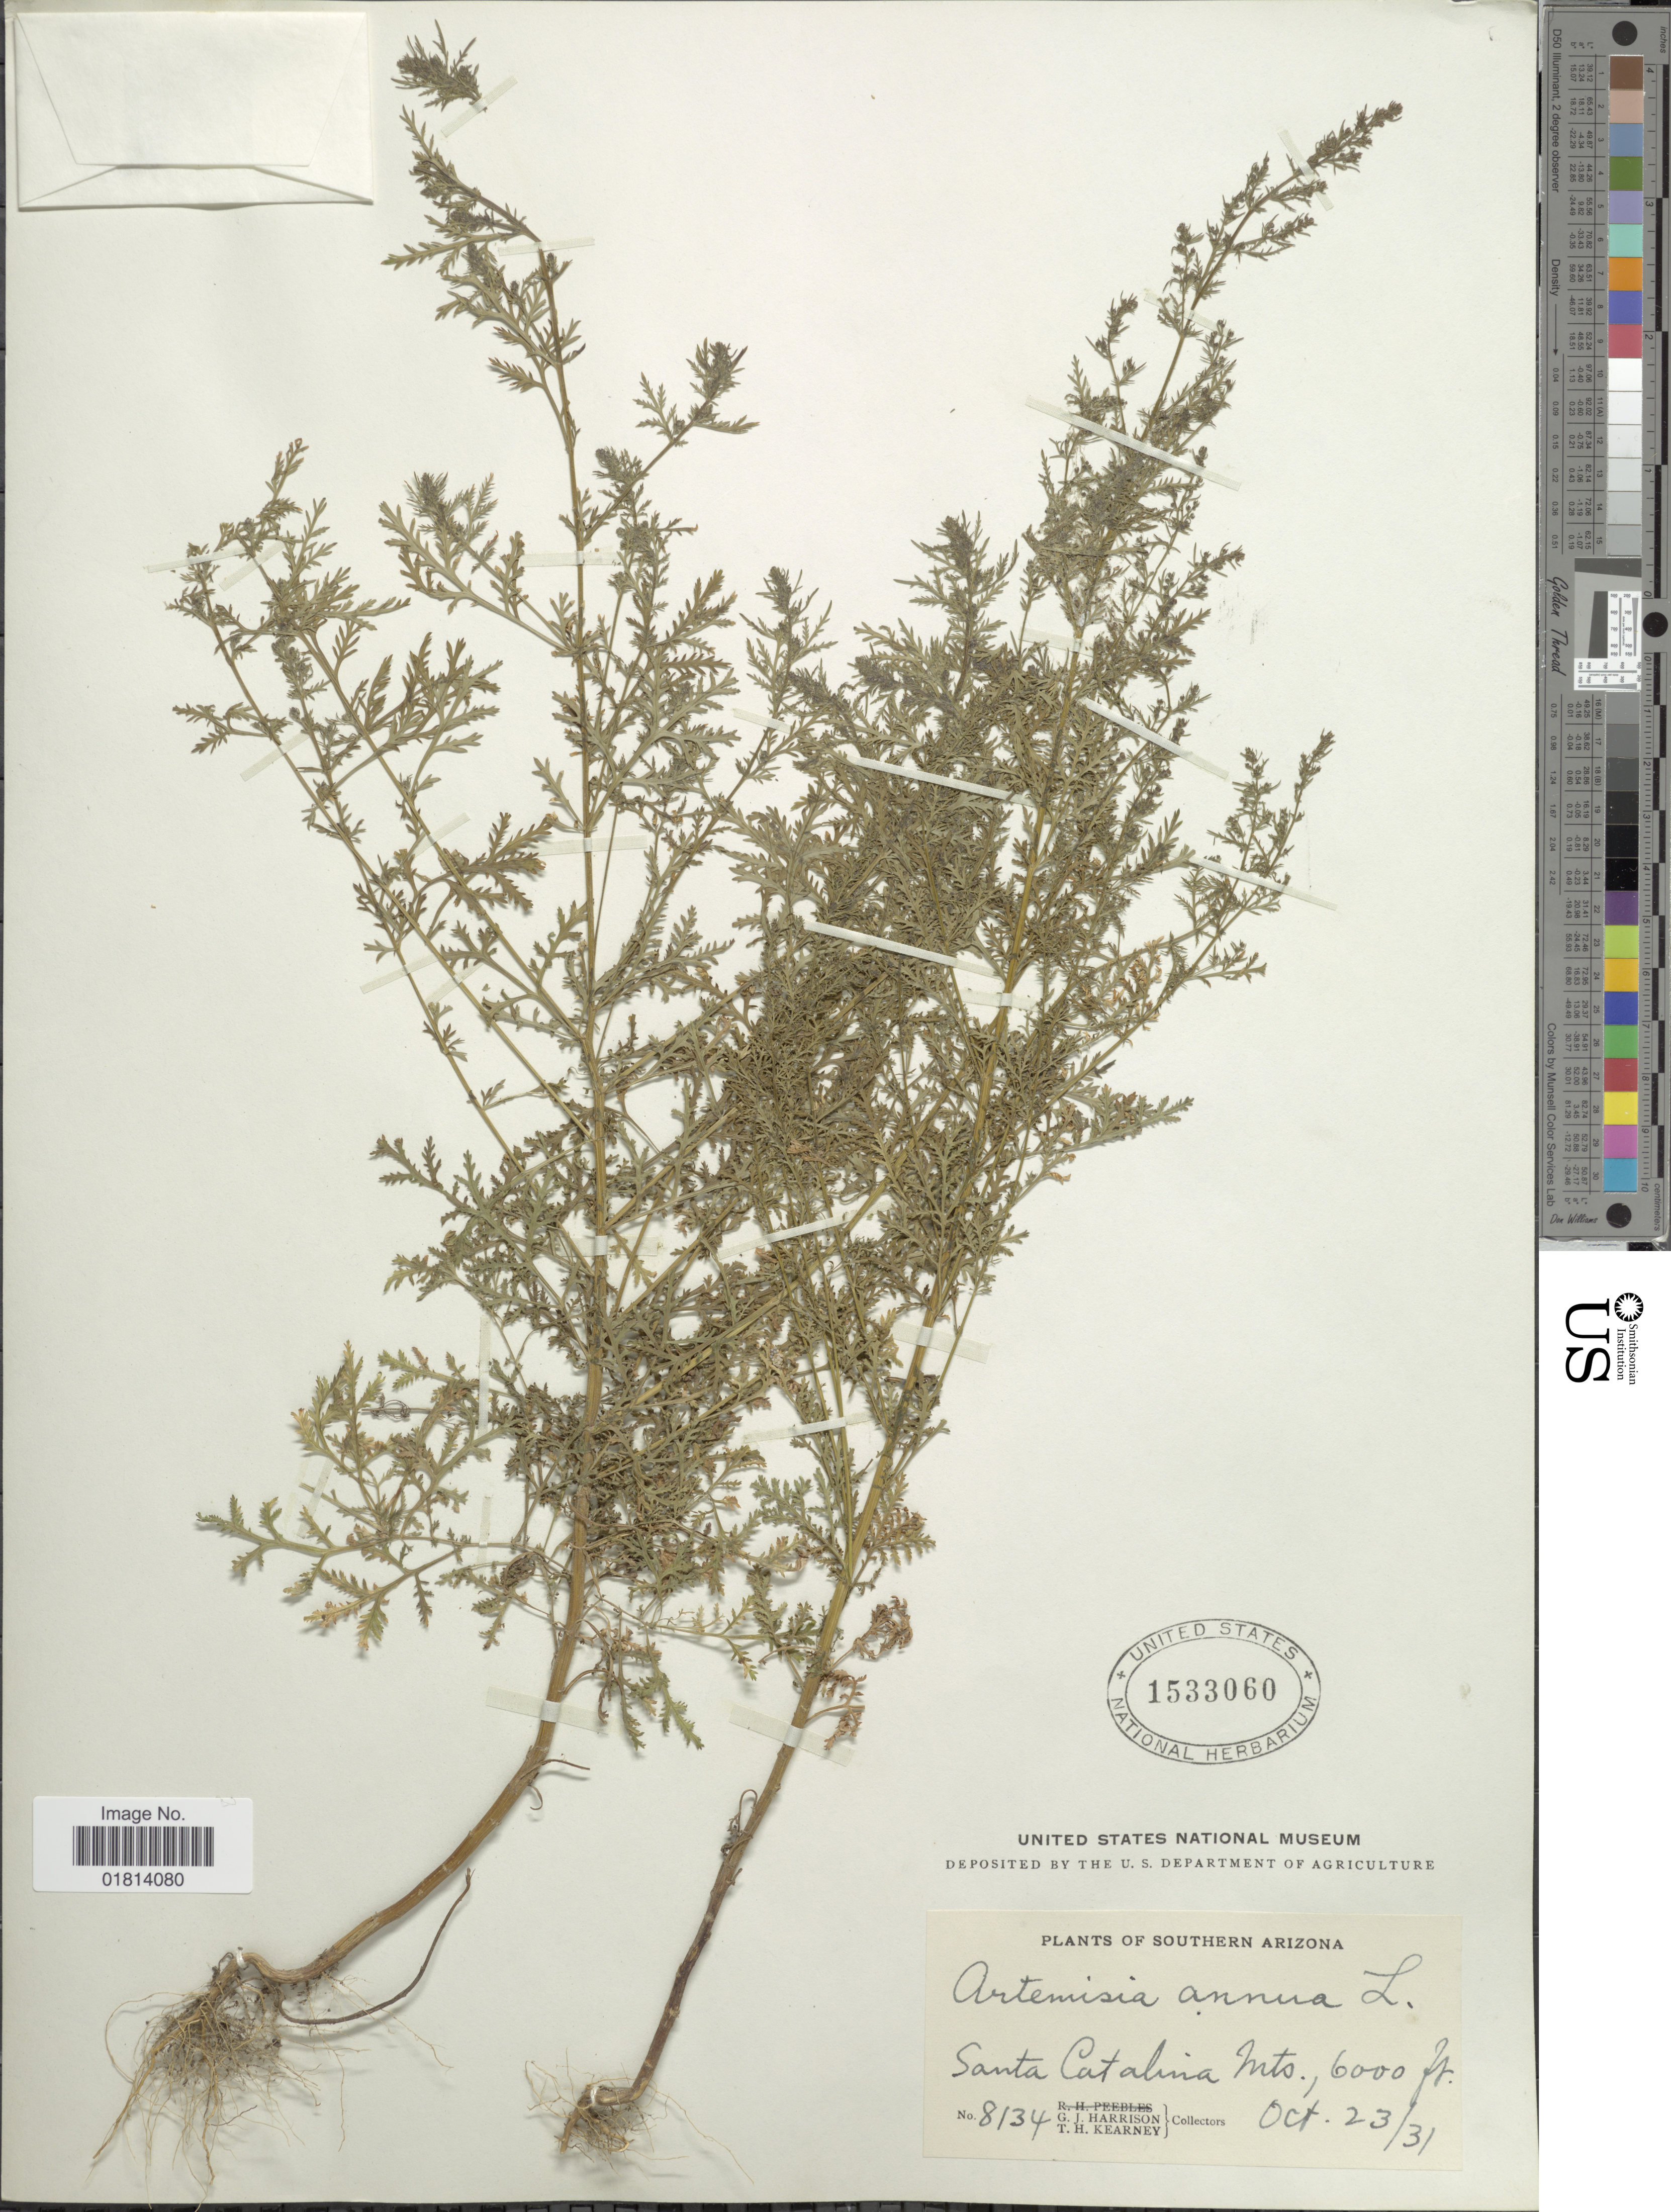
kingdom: Plantae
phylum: Tracheophyta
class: Magnoliopsida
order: Asterales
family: Asteraceae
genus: Artemisia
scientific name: Artemisia annua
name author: L.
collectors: G. J. Harrison & T. H. Kearney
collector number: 8134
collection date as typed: Transcribed d/m/y: 23/10/31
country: United States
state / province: Arizona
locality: Southern Arizona. Santa Catalina Mts.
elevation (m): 1829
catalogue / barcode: US 1533060